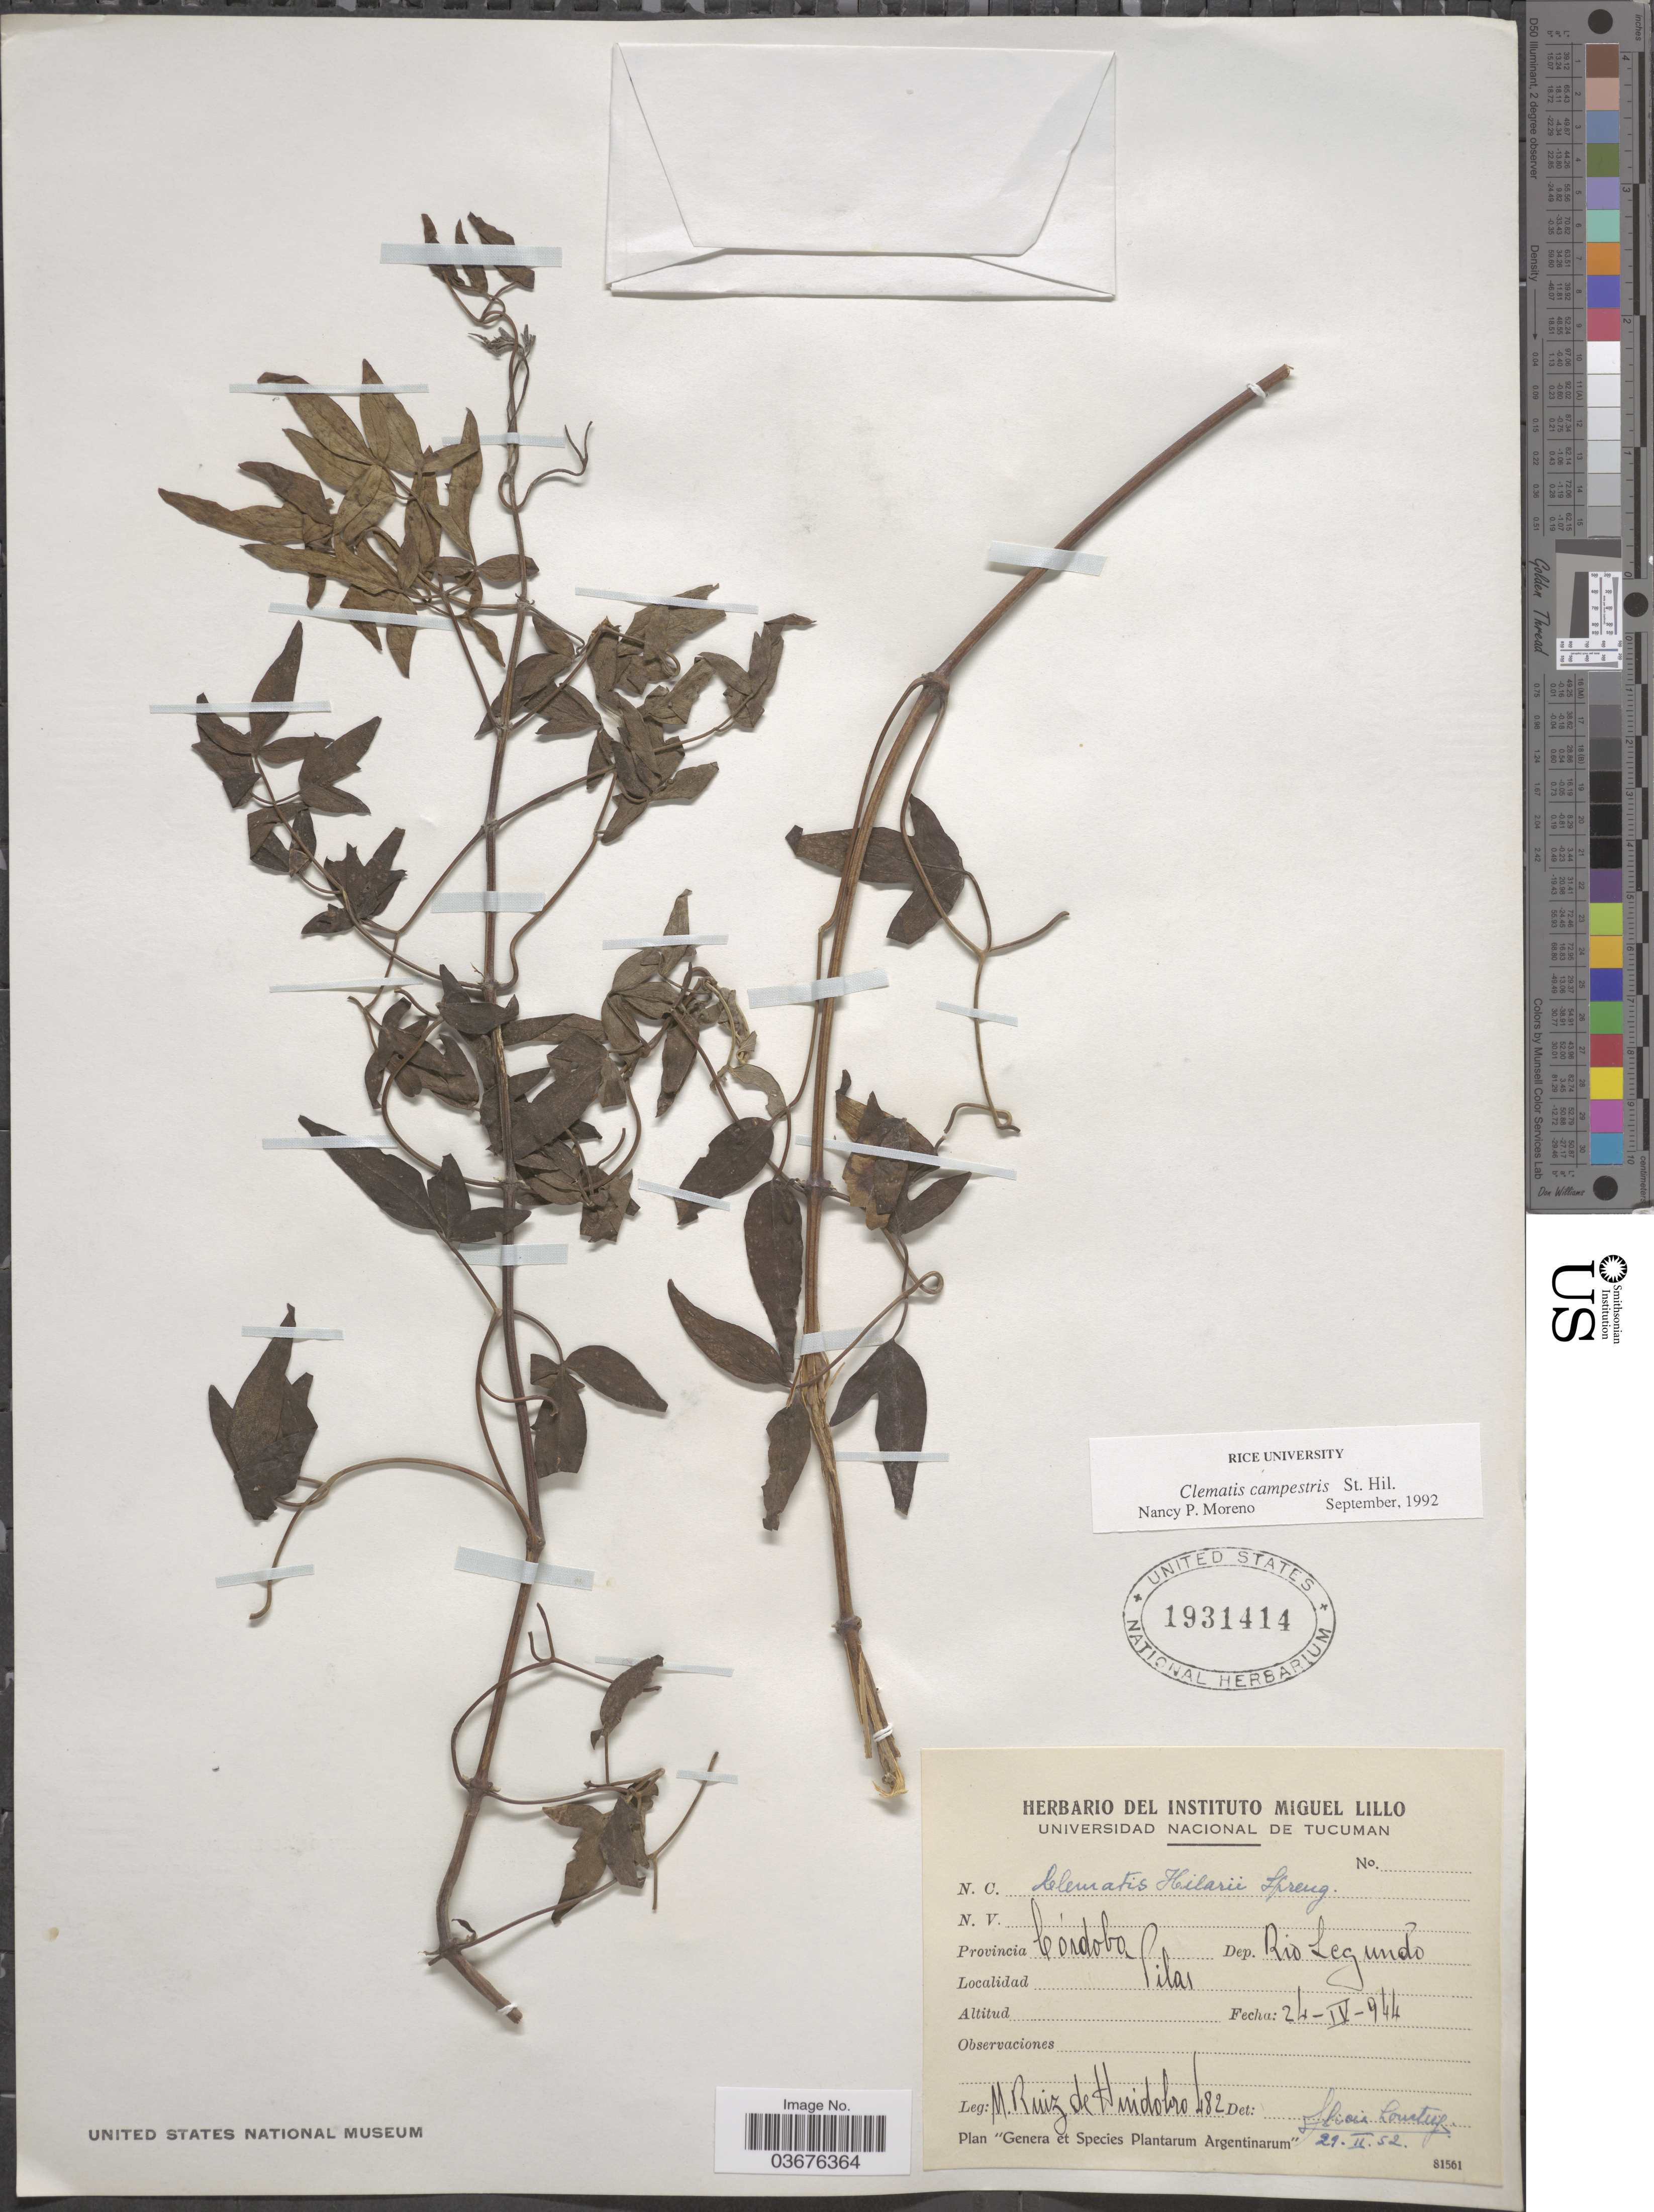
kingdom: Plantae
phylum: Tracheophyta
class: Magnoliopsida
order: Ranunculales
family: Ranunculaceae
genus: Clematis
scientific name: Clematis campestris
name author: A. St.-Hil.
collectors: M. Ruiz & M. Ruiz Huidobro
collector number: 482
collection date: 1944-04-24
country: Argentina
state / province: Cordoba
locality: Dep. Rio Legundo. Pilas.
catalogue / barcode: US 1931414